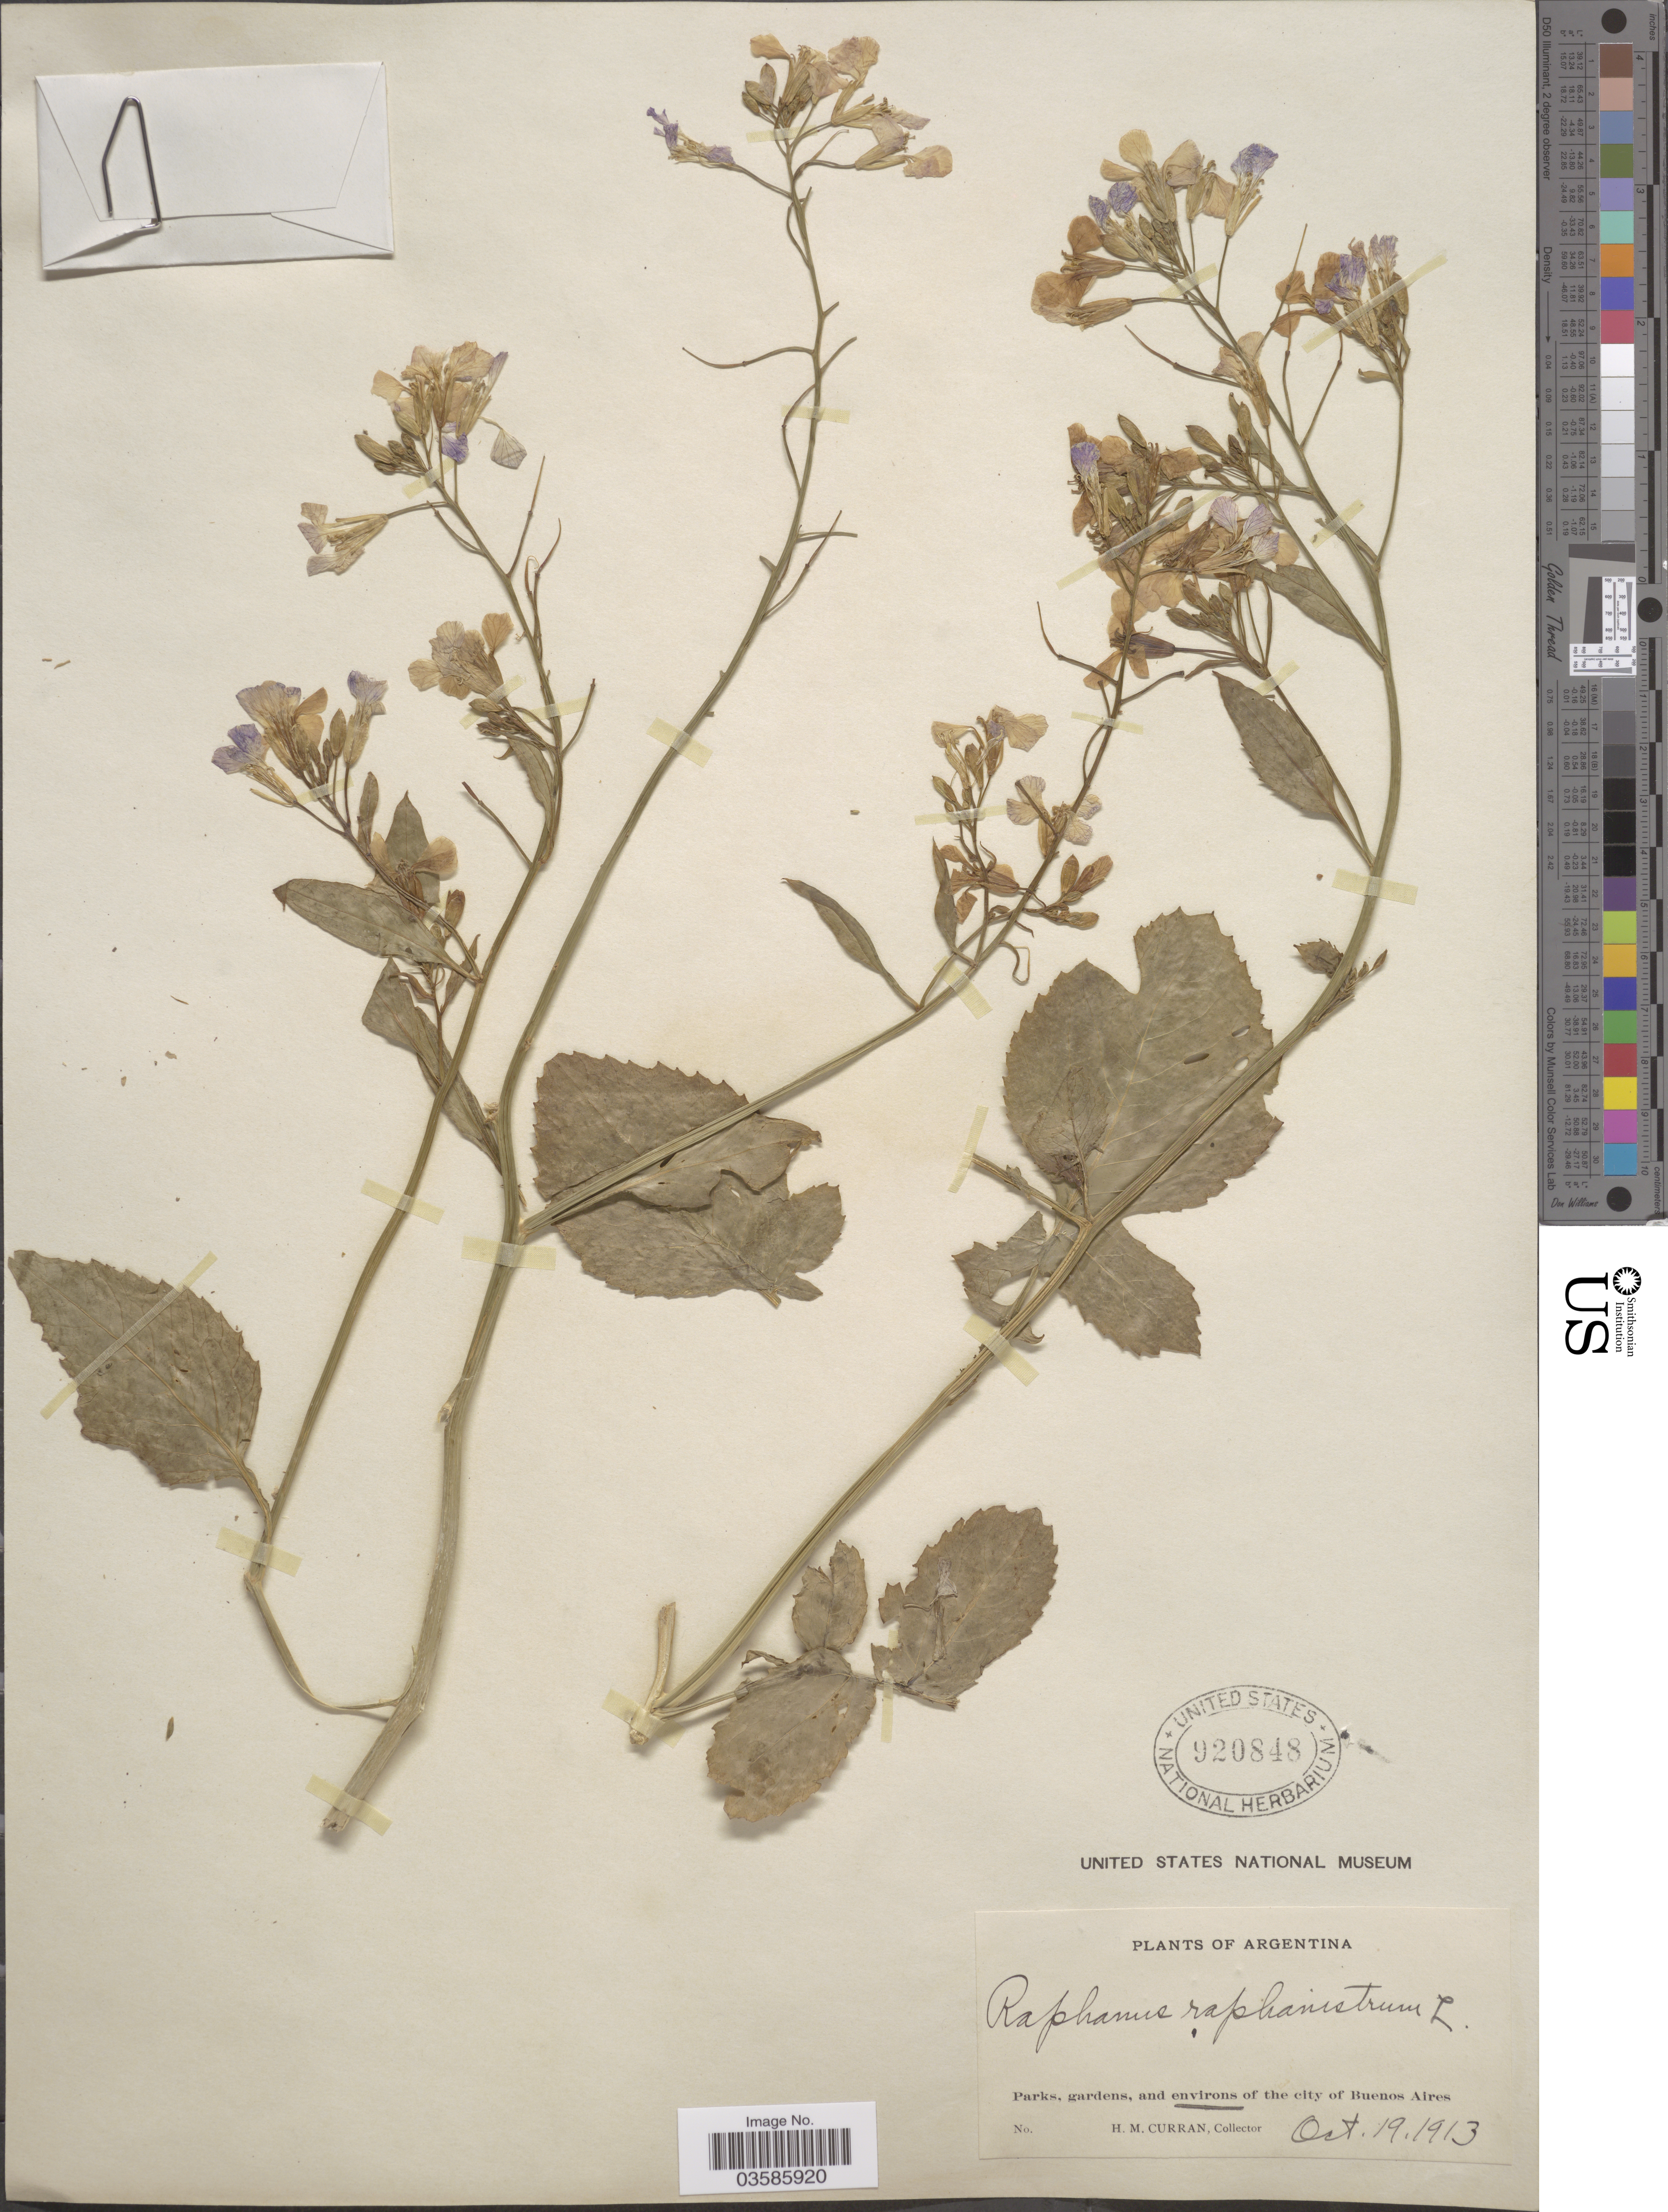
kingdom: Plantae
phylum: Tracheophyta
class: Magnoliopsida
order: Brassicales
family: Brassicaceae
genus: Raphanus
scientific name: Raphanus raphanistrum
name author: L.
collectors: H. M. Curran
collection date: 1913-10-19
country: Argentina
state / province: Buenos Aires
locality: Environs of the city of Buenos Aires.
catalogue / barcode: US 920848